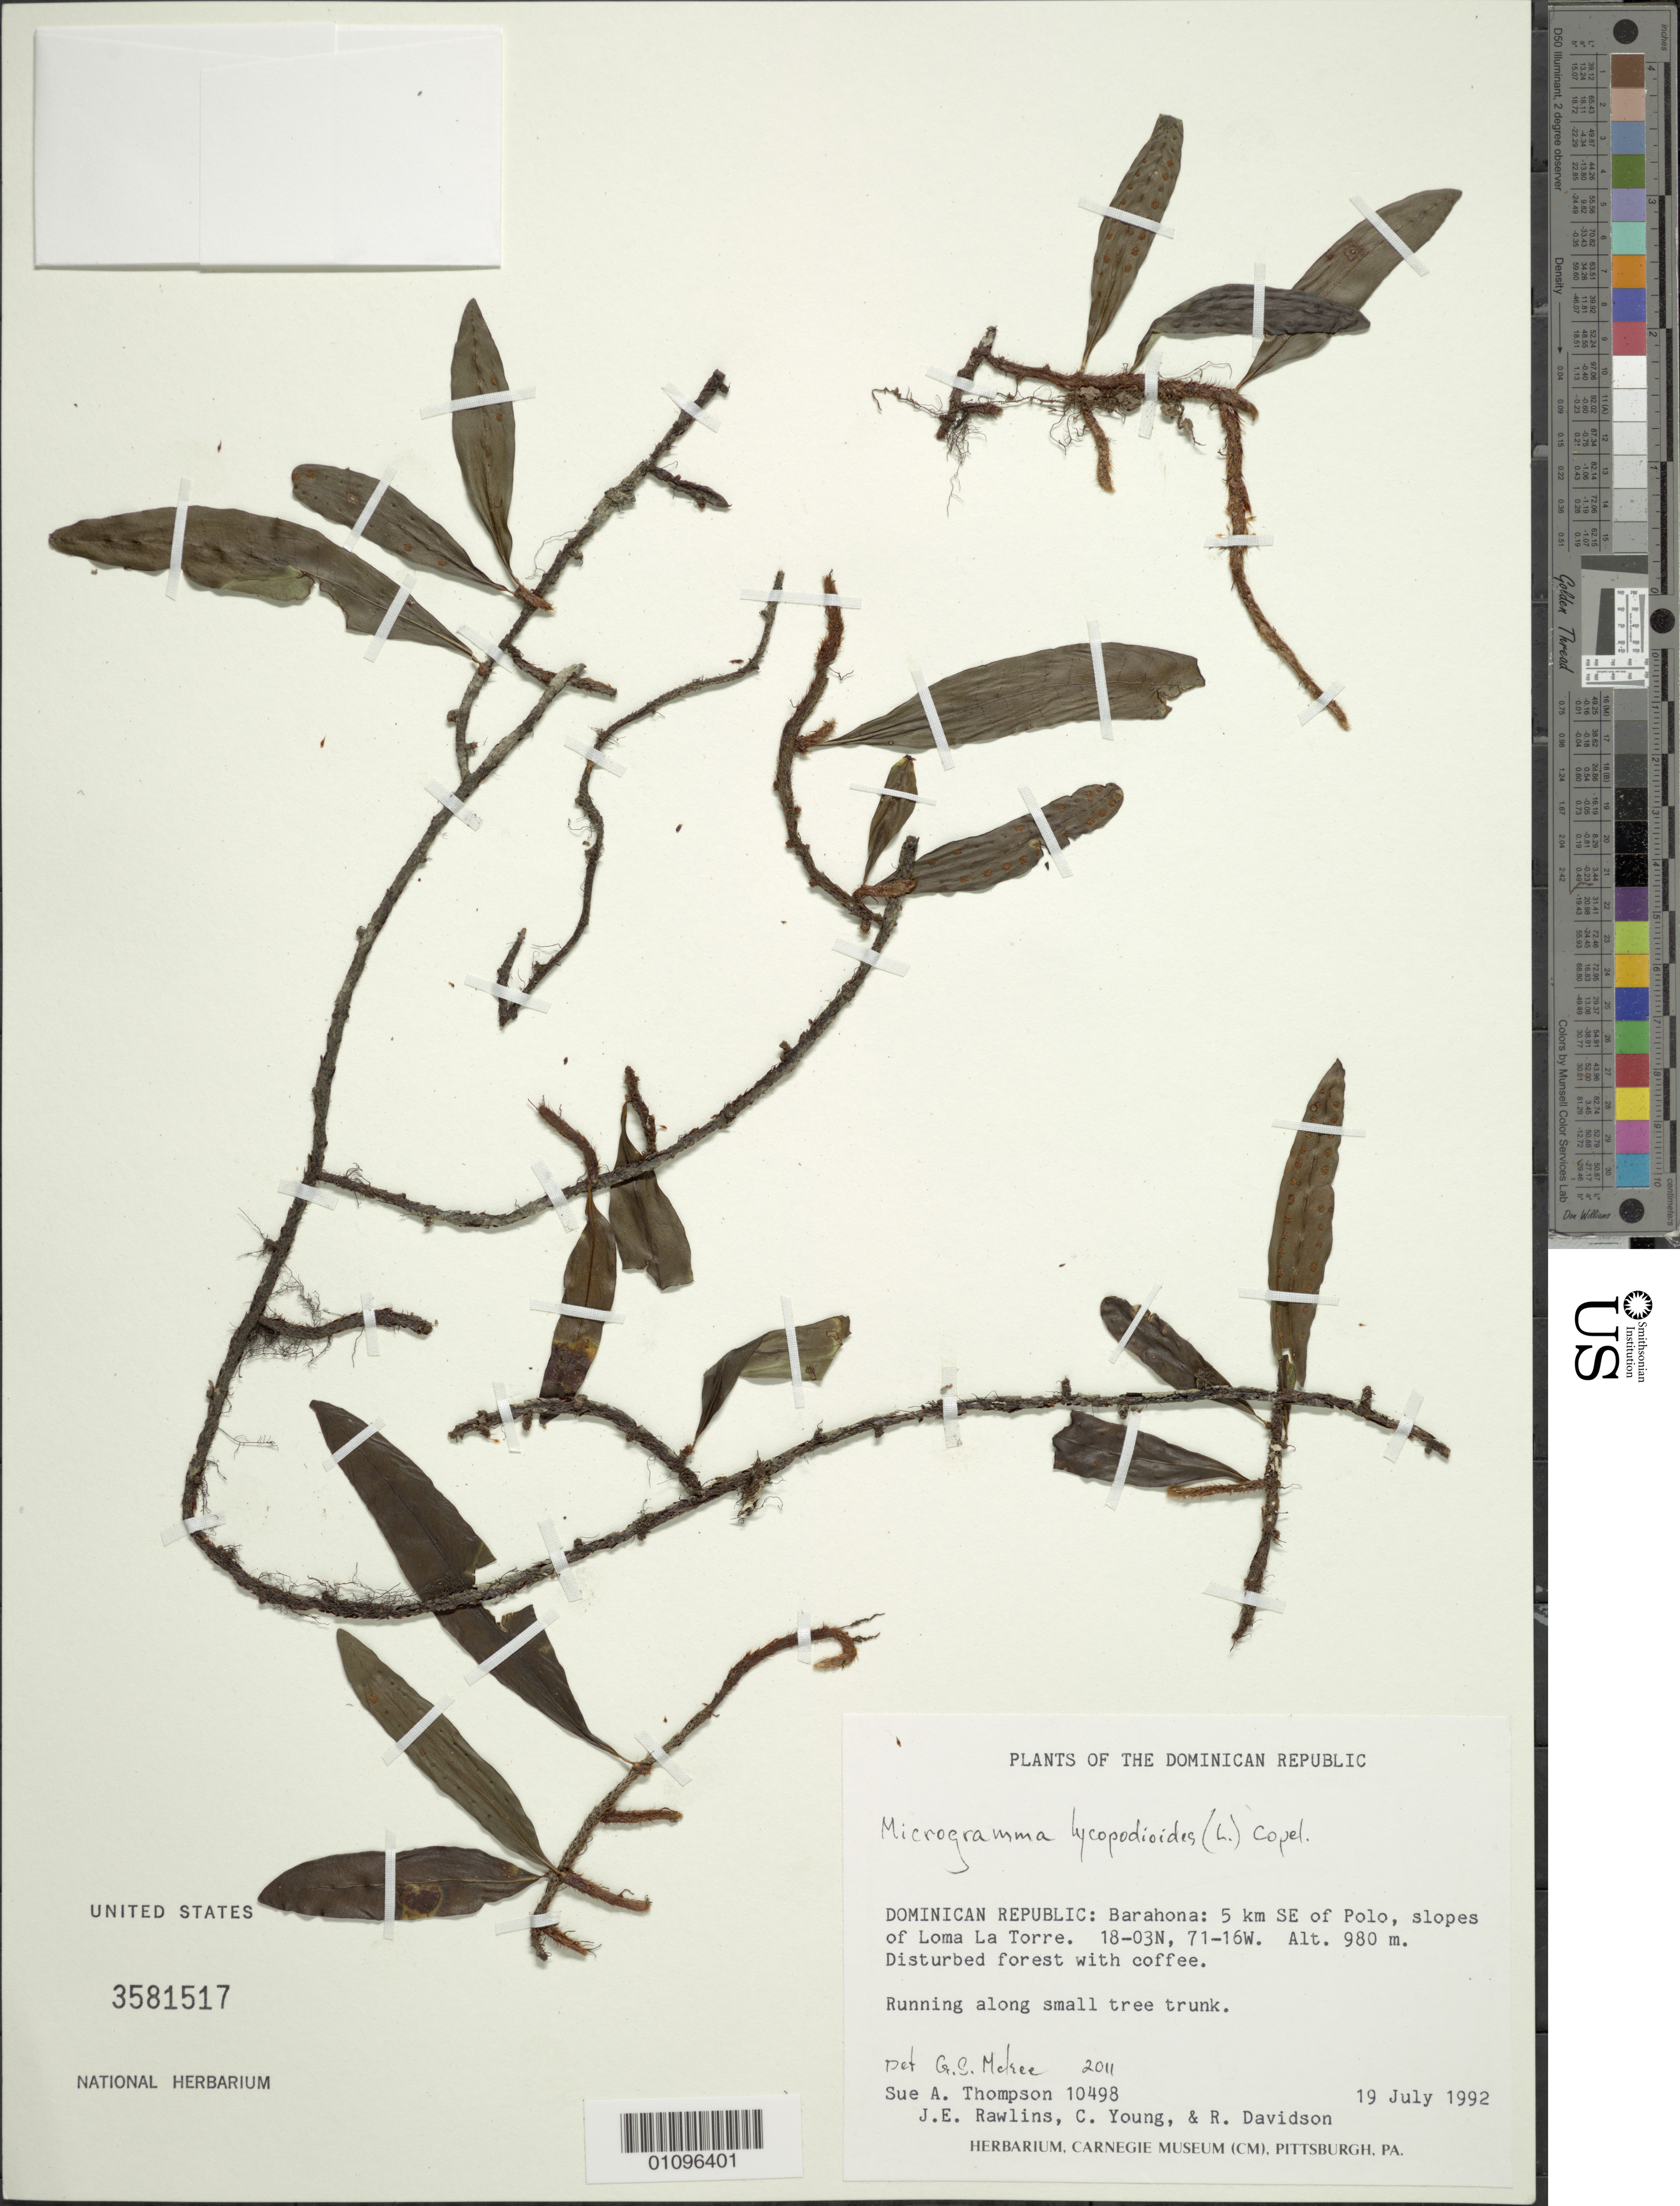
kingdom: Plantae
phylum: Tracheophyta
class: Polypodiopsida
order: Polypodiales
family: Polypodiaceae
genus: Microgramma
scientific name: Microgramma lycopodioides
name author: (L.) Copel.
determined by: McKee, G. S., (US), NMNH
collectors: S. A. Thompson, J. Rawlins, C. Young & R. Davidson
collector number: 10498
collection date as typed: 19 Jul 1992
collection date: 1992-07-19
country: Dominican Republic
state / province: Barahona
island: Hispaniola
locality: Loma La Torre slopes, 5 km SE of Polo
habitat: Disturbed forest with coffee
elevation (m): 980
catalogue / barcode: US 3581517